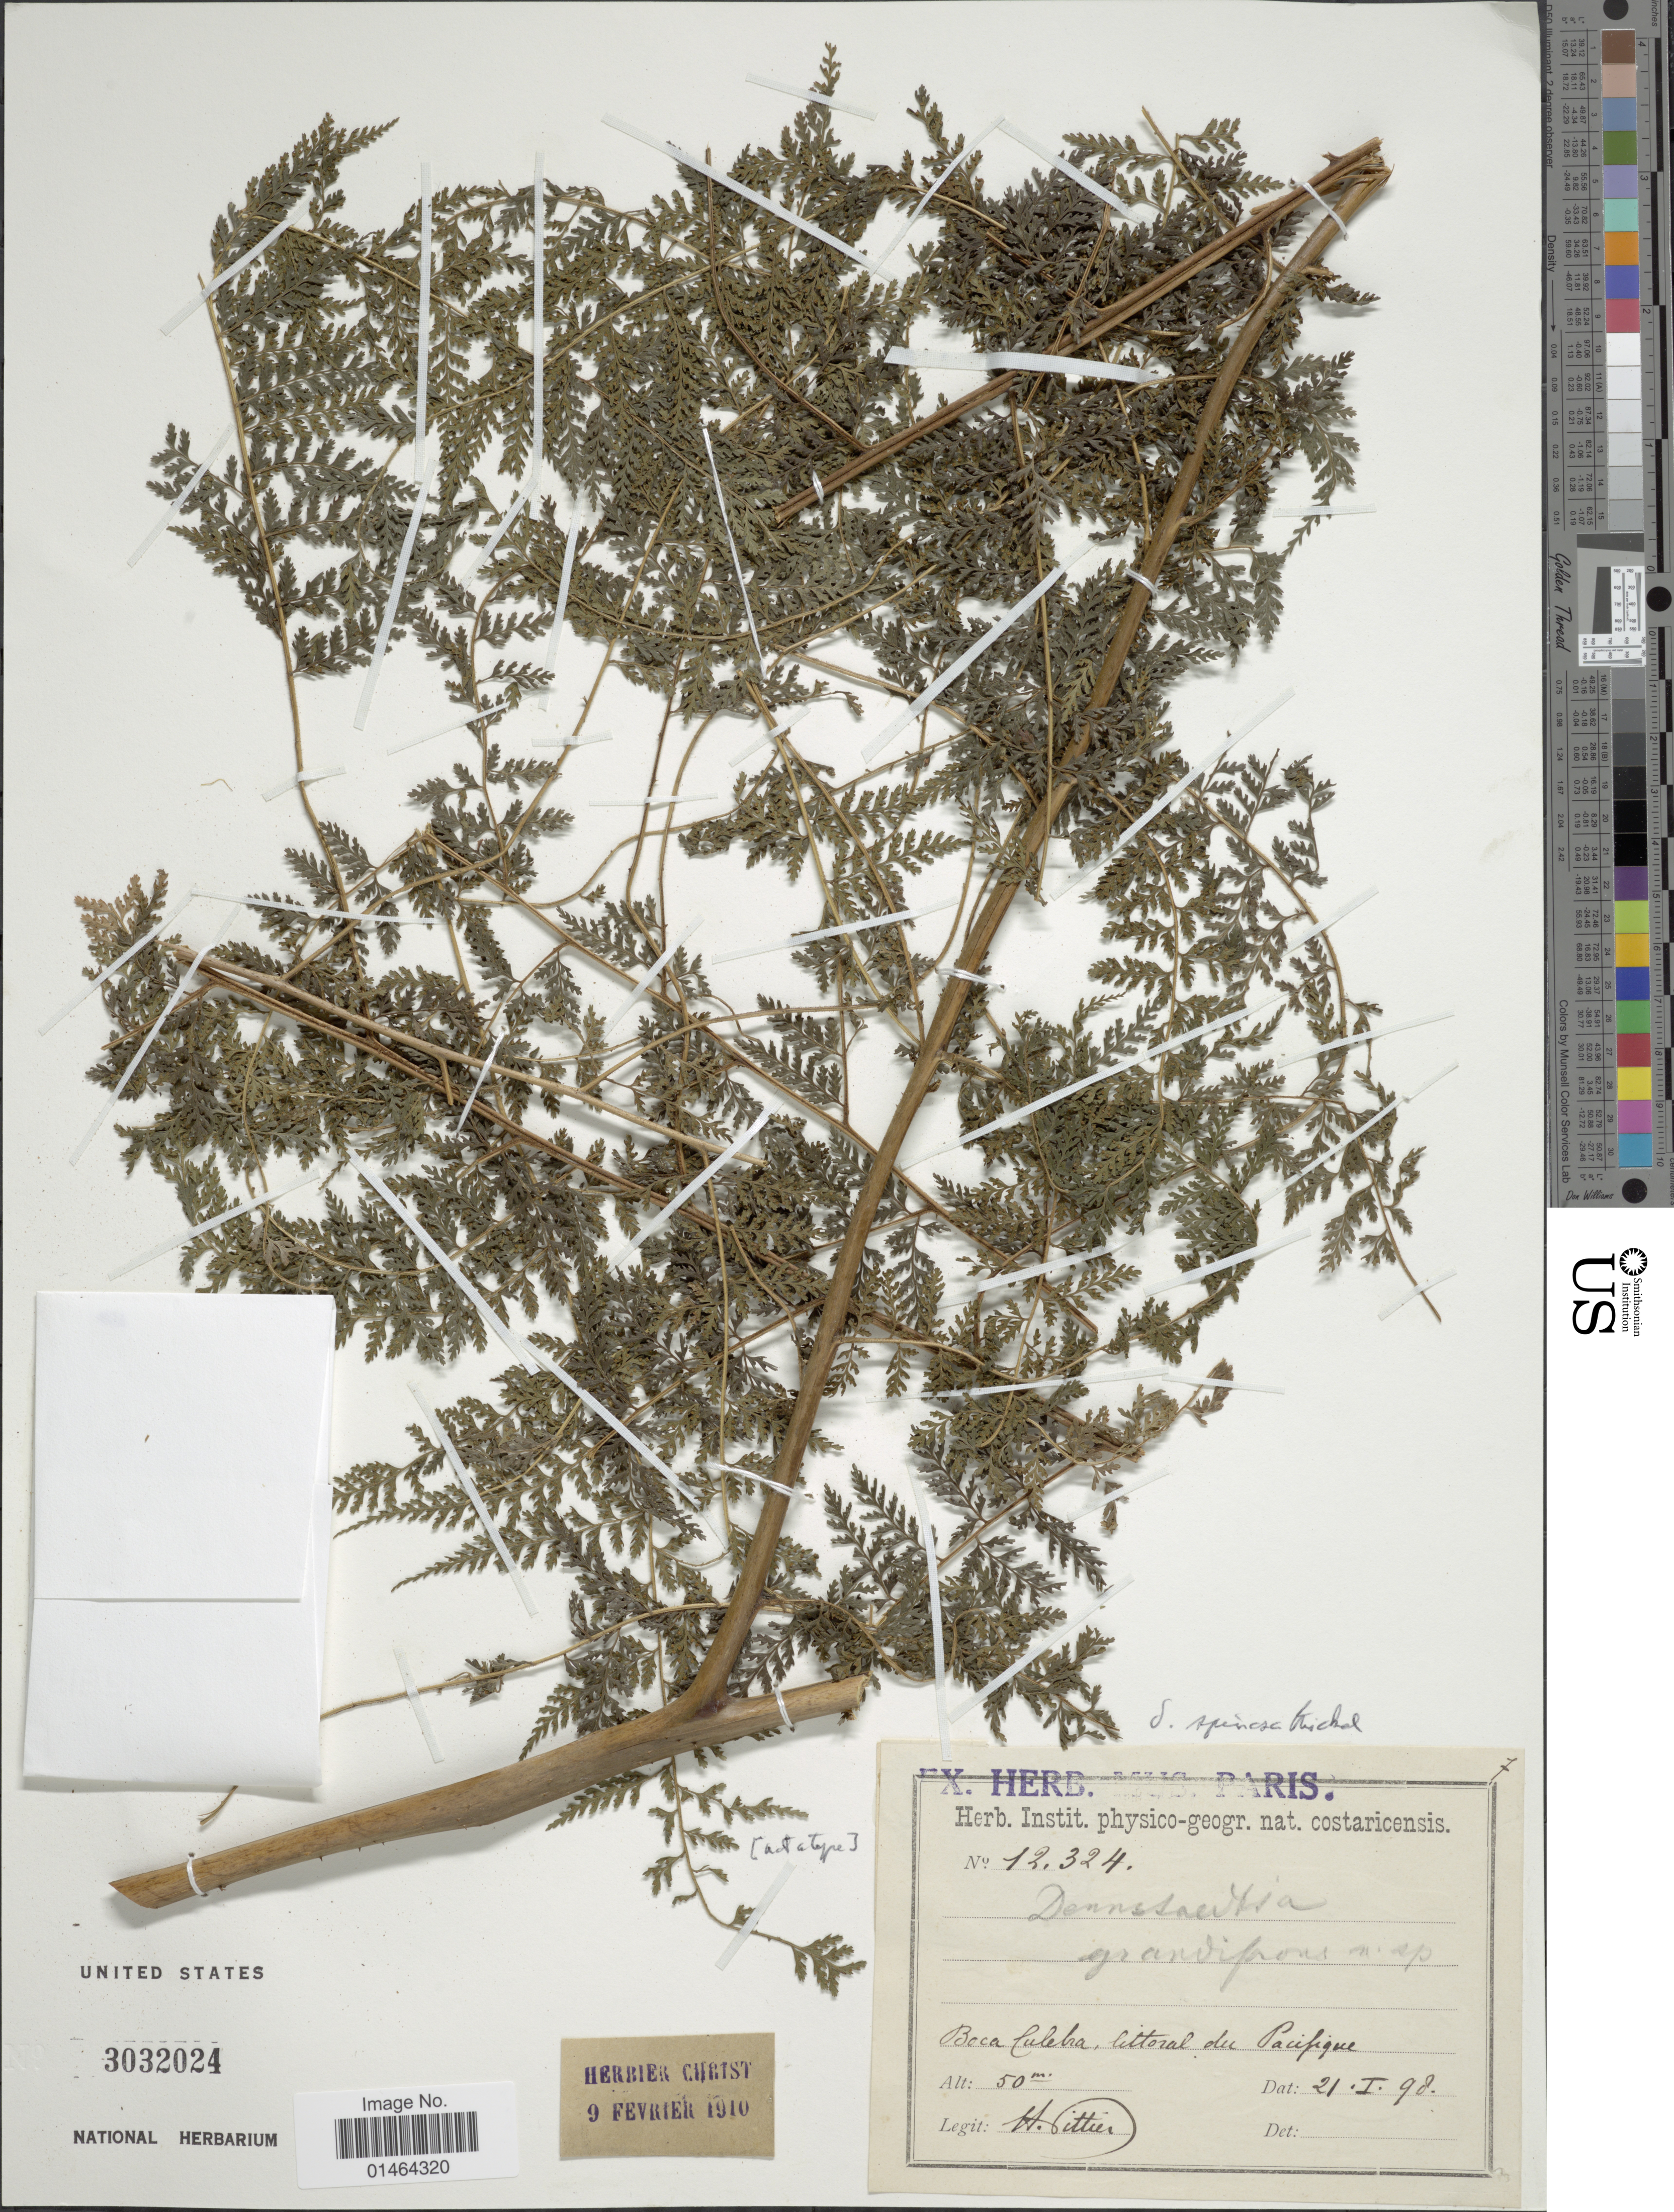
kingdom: Plantae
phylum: Tracheophyta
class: Polypodiopsida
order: Polypodiales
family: Dennstaedtiaceae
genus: Dennstaedtia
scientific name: Dennstaedtia spinosa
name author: Mickel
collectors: H. F. Pittier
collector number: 12324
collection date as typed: Transcribed d/m/y: 21/1/98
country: Costa Rica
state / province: Guanacaste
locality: Boca Culebra, littoral du Pacifique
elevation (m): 50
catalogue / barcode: US 3032024